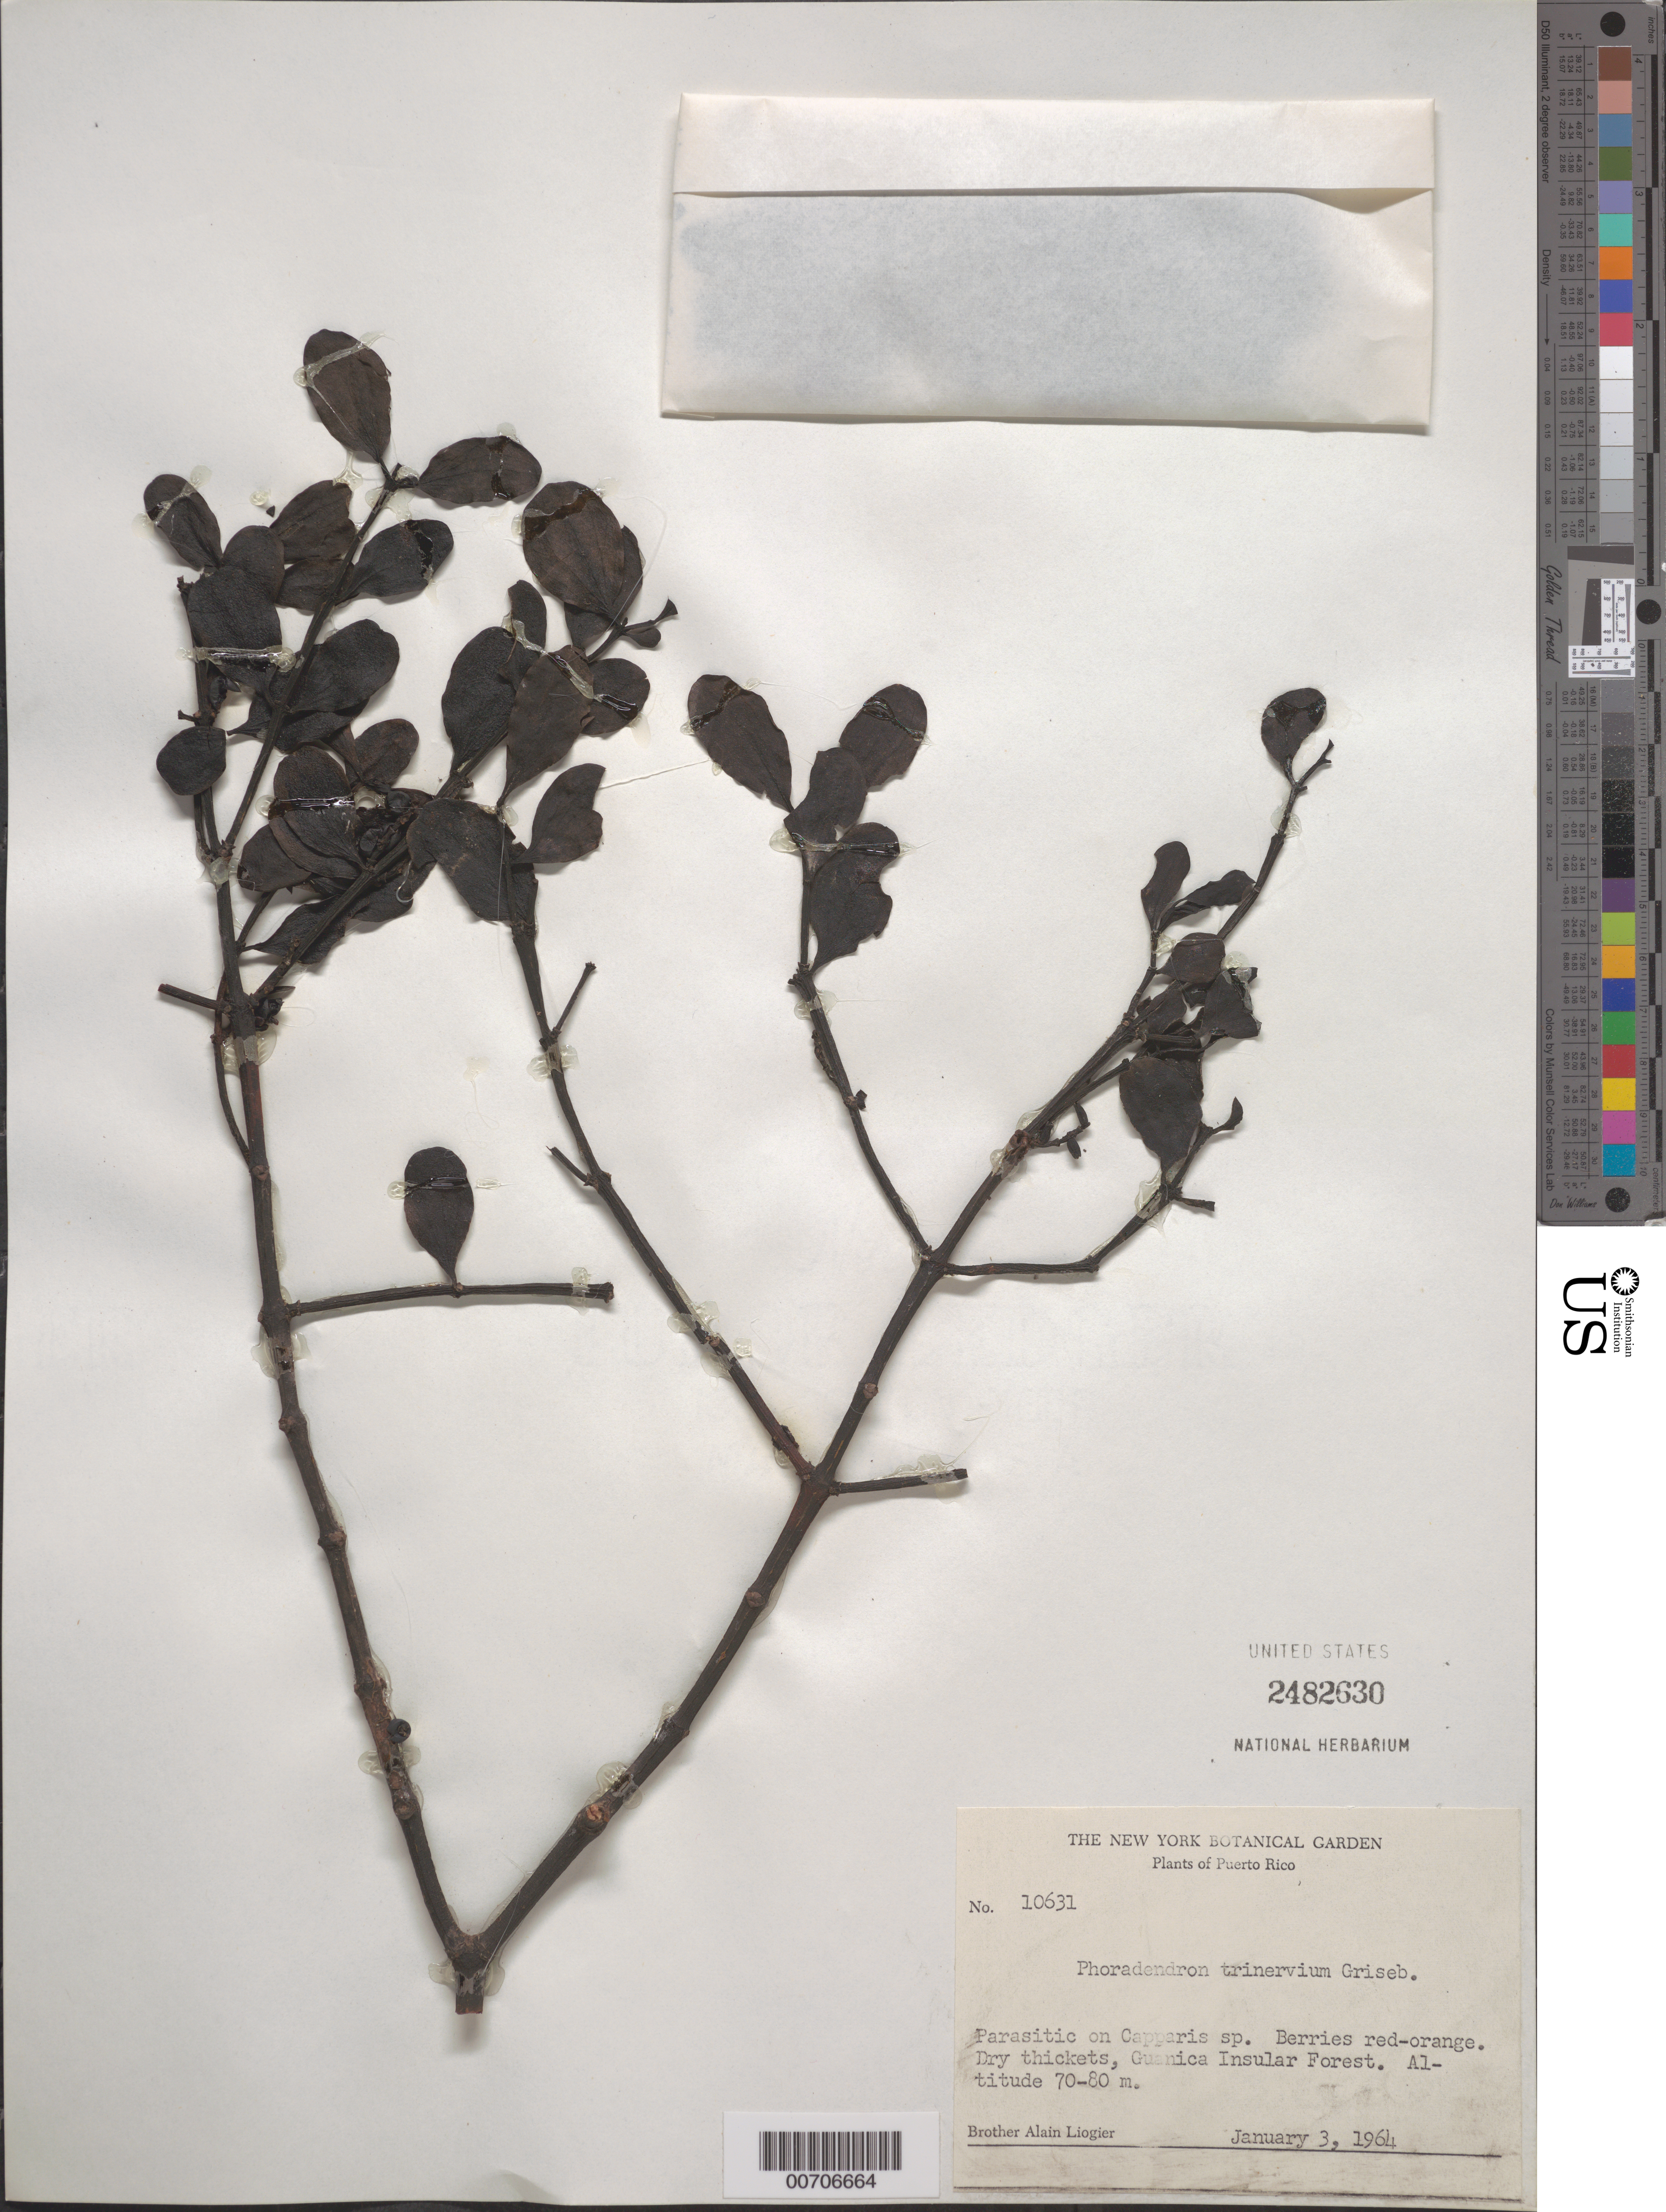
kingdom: Plantae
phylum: Tracheophyta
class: Magnoliopsida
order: Santalales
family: Viscaceae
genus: Phoradendron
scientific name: Phoradendron trinervium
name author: (Lam.) Griseb.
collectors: A. H. Liogier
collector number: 10631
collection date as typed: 03 Jan 1964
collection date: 1964-01-03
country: Puerto Rico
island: Greater Antilles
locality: Guanica Insular Forest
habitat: Dry thickets; on Capparis sp.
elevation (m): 70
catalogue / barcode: US 2482630